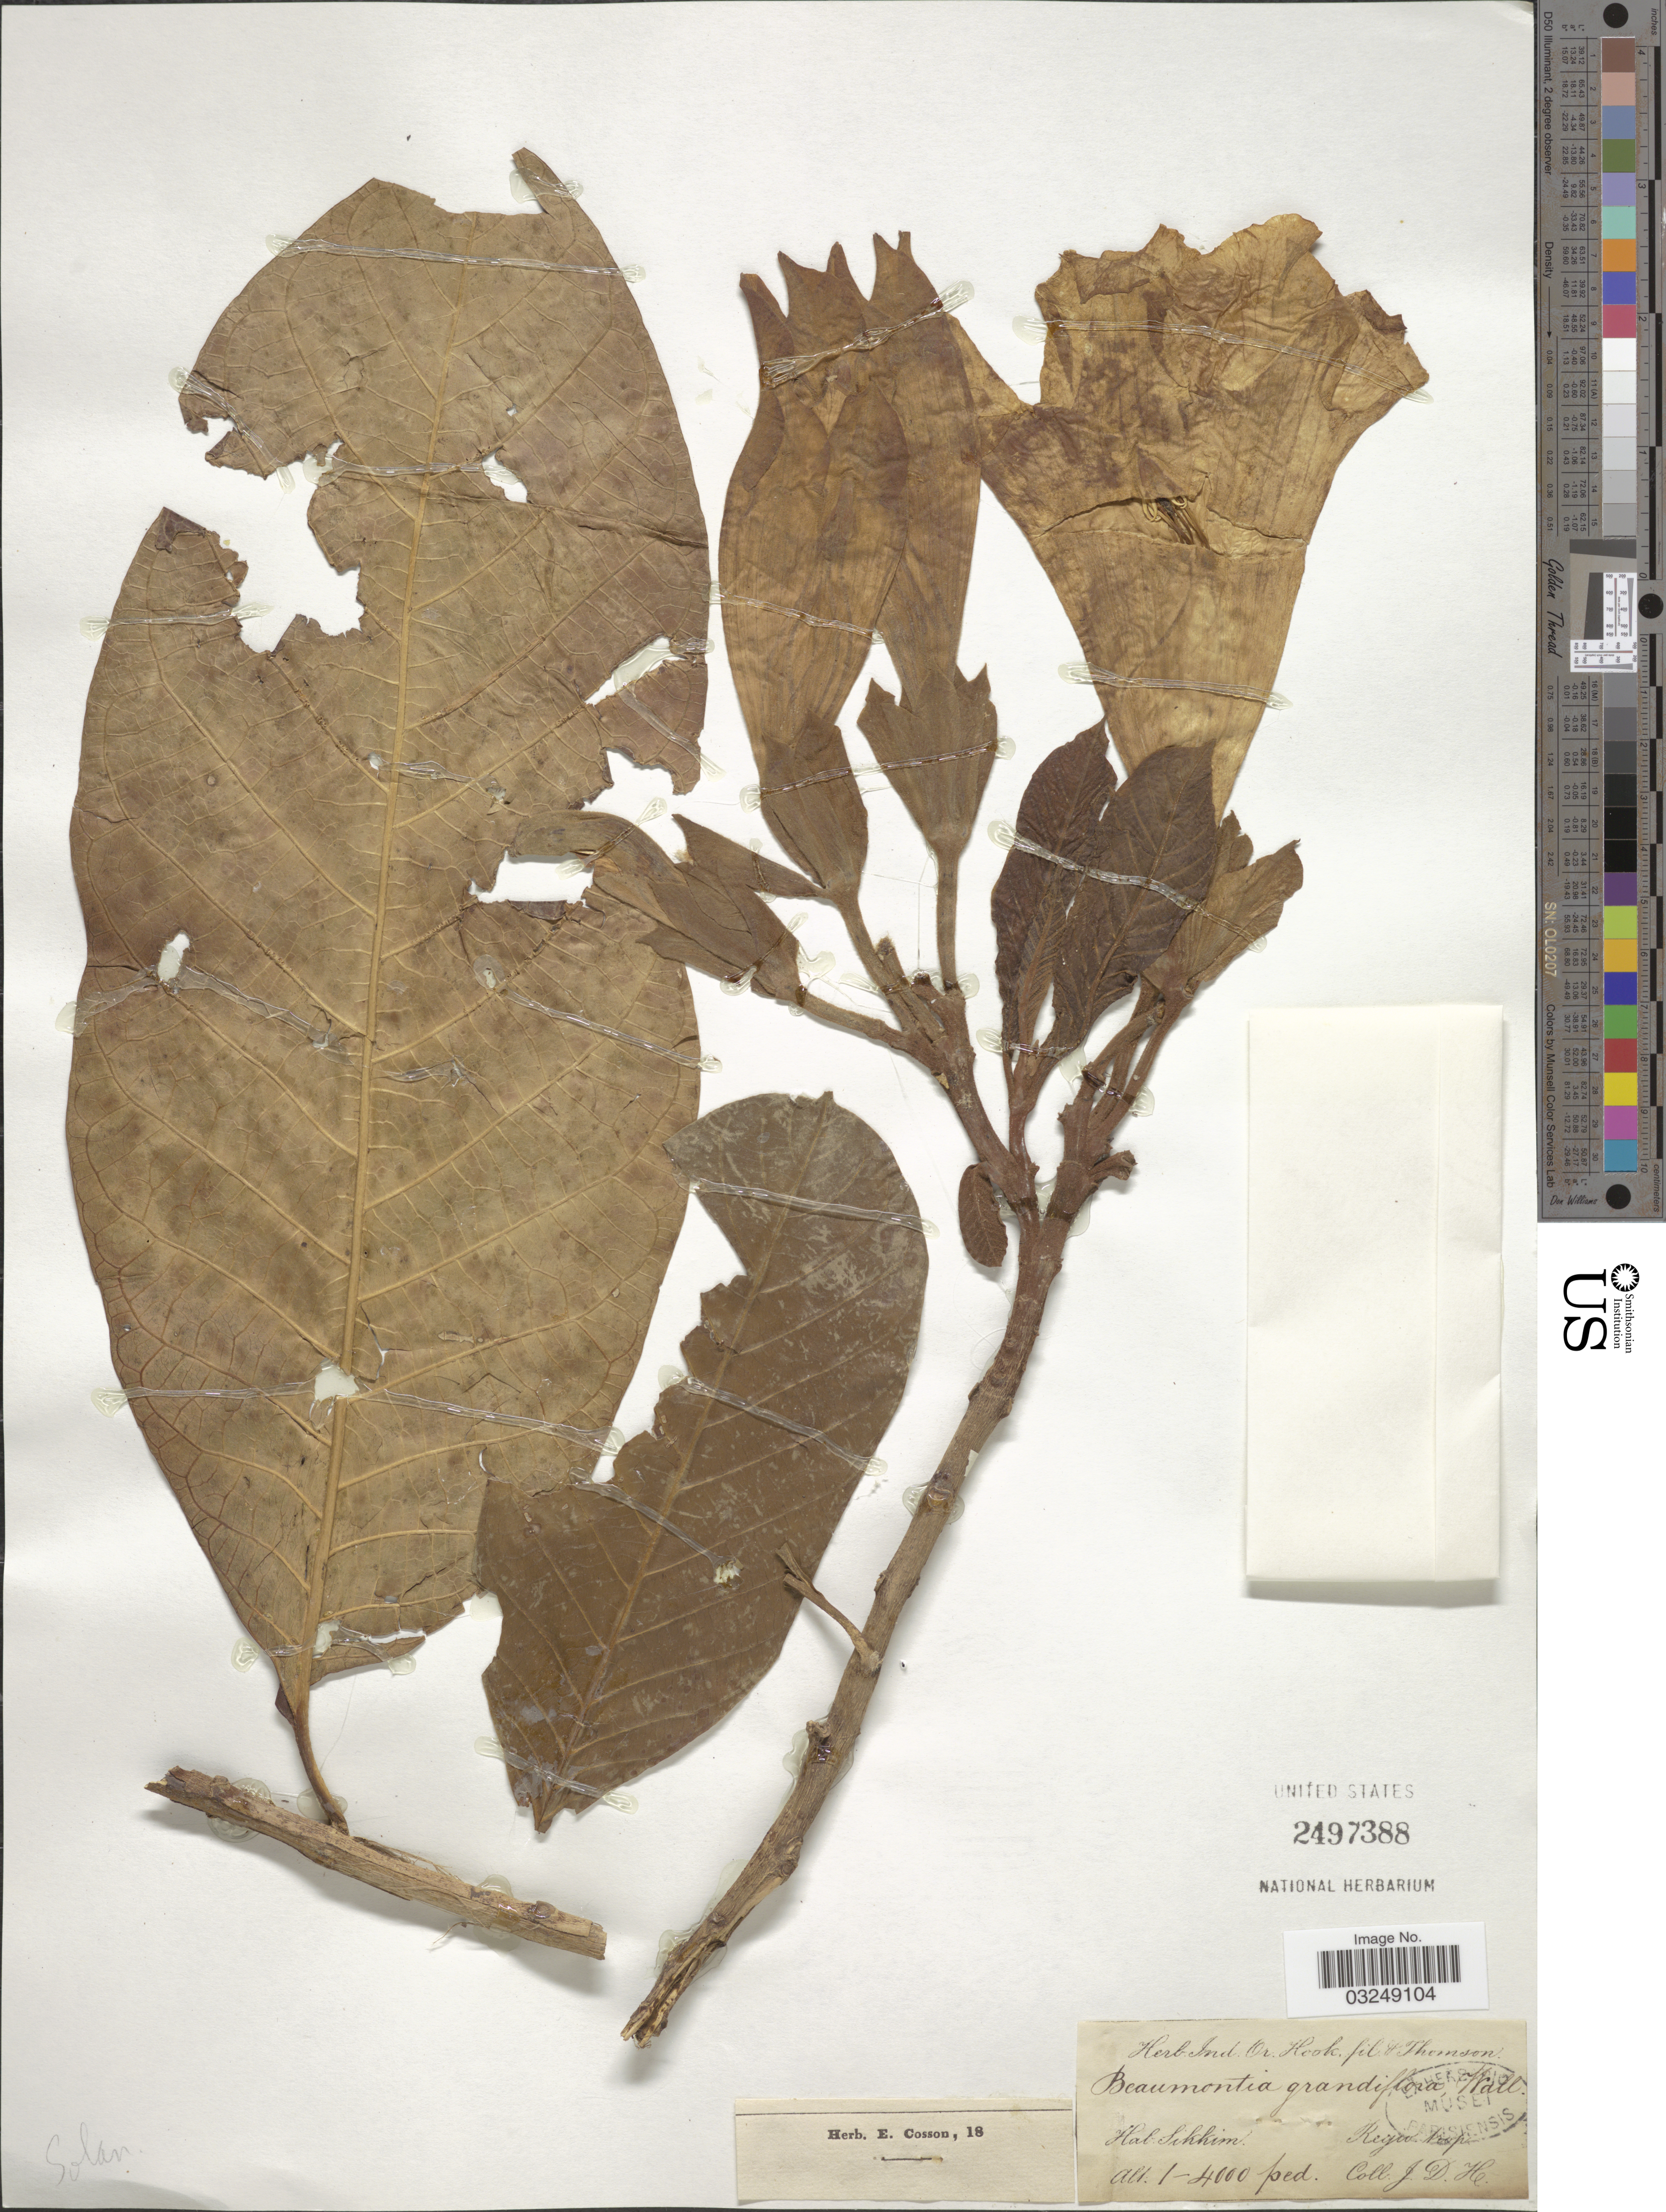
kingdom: Plantae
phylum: Tracheophyta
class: Magnoliopsida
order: Gentianales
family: Apocynaceae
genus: Beaumontia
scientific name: Beaumontia grandiflora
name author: Wall.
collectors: J. D. Hooker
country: India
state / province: Sikkim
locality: Regio. trop.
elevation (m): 305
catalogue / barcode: US 2497388